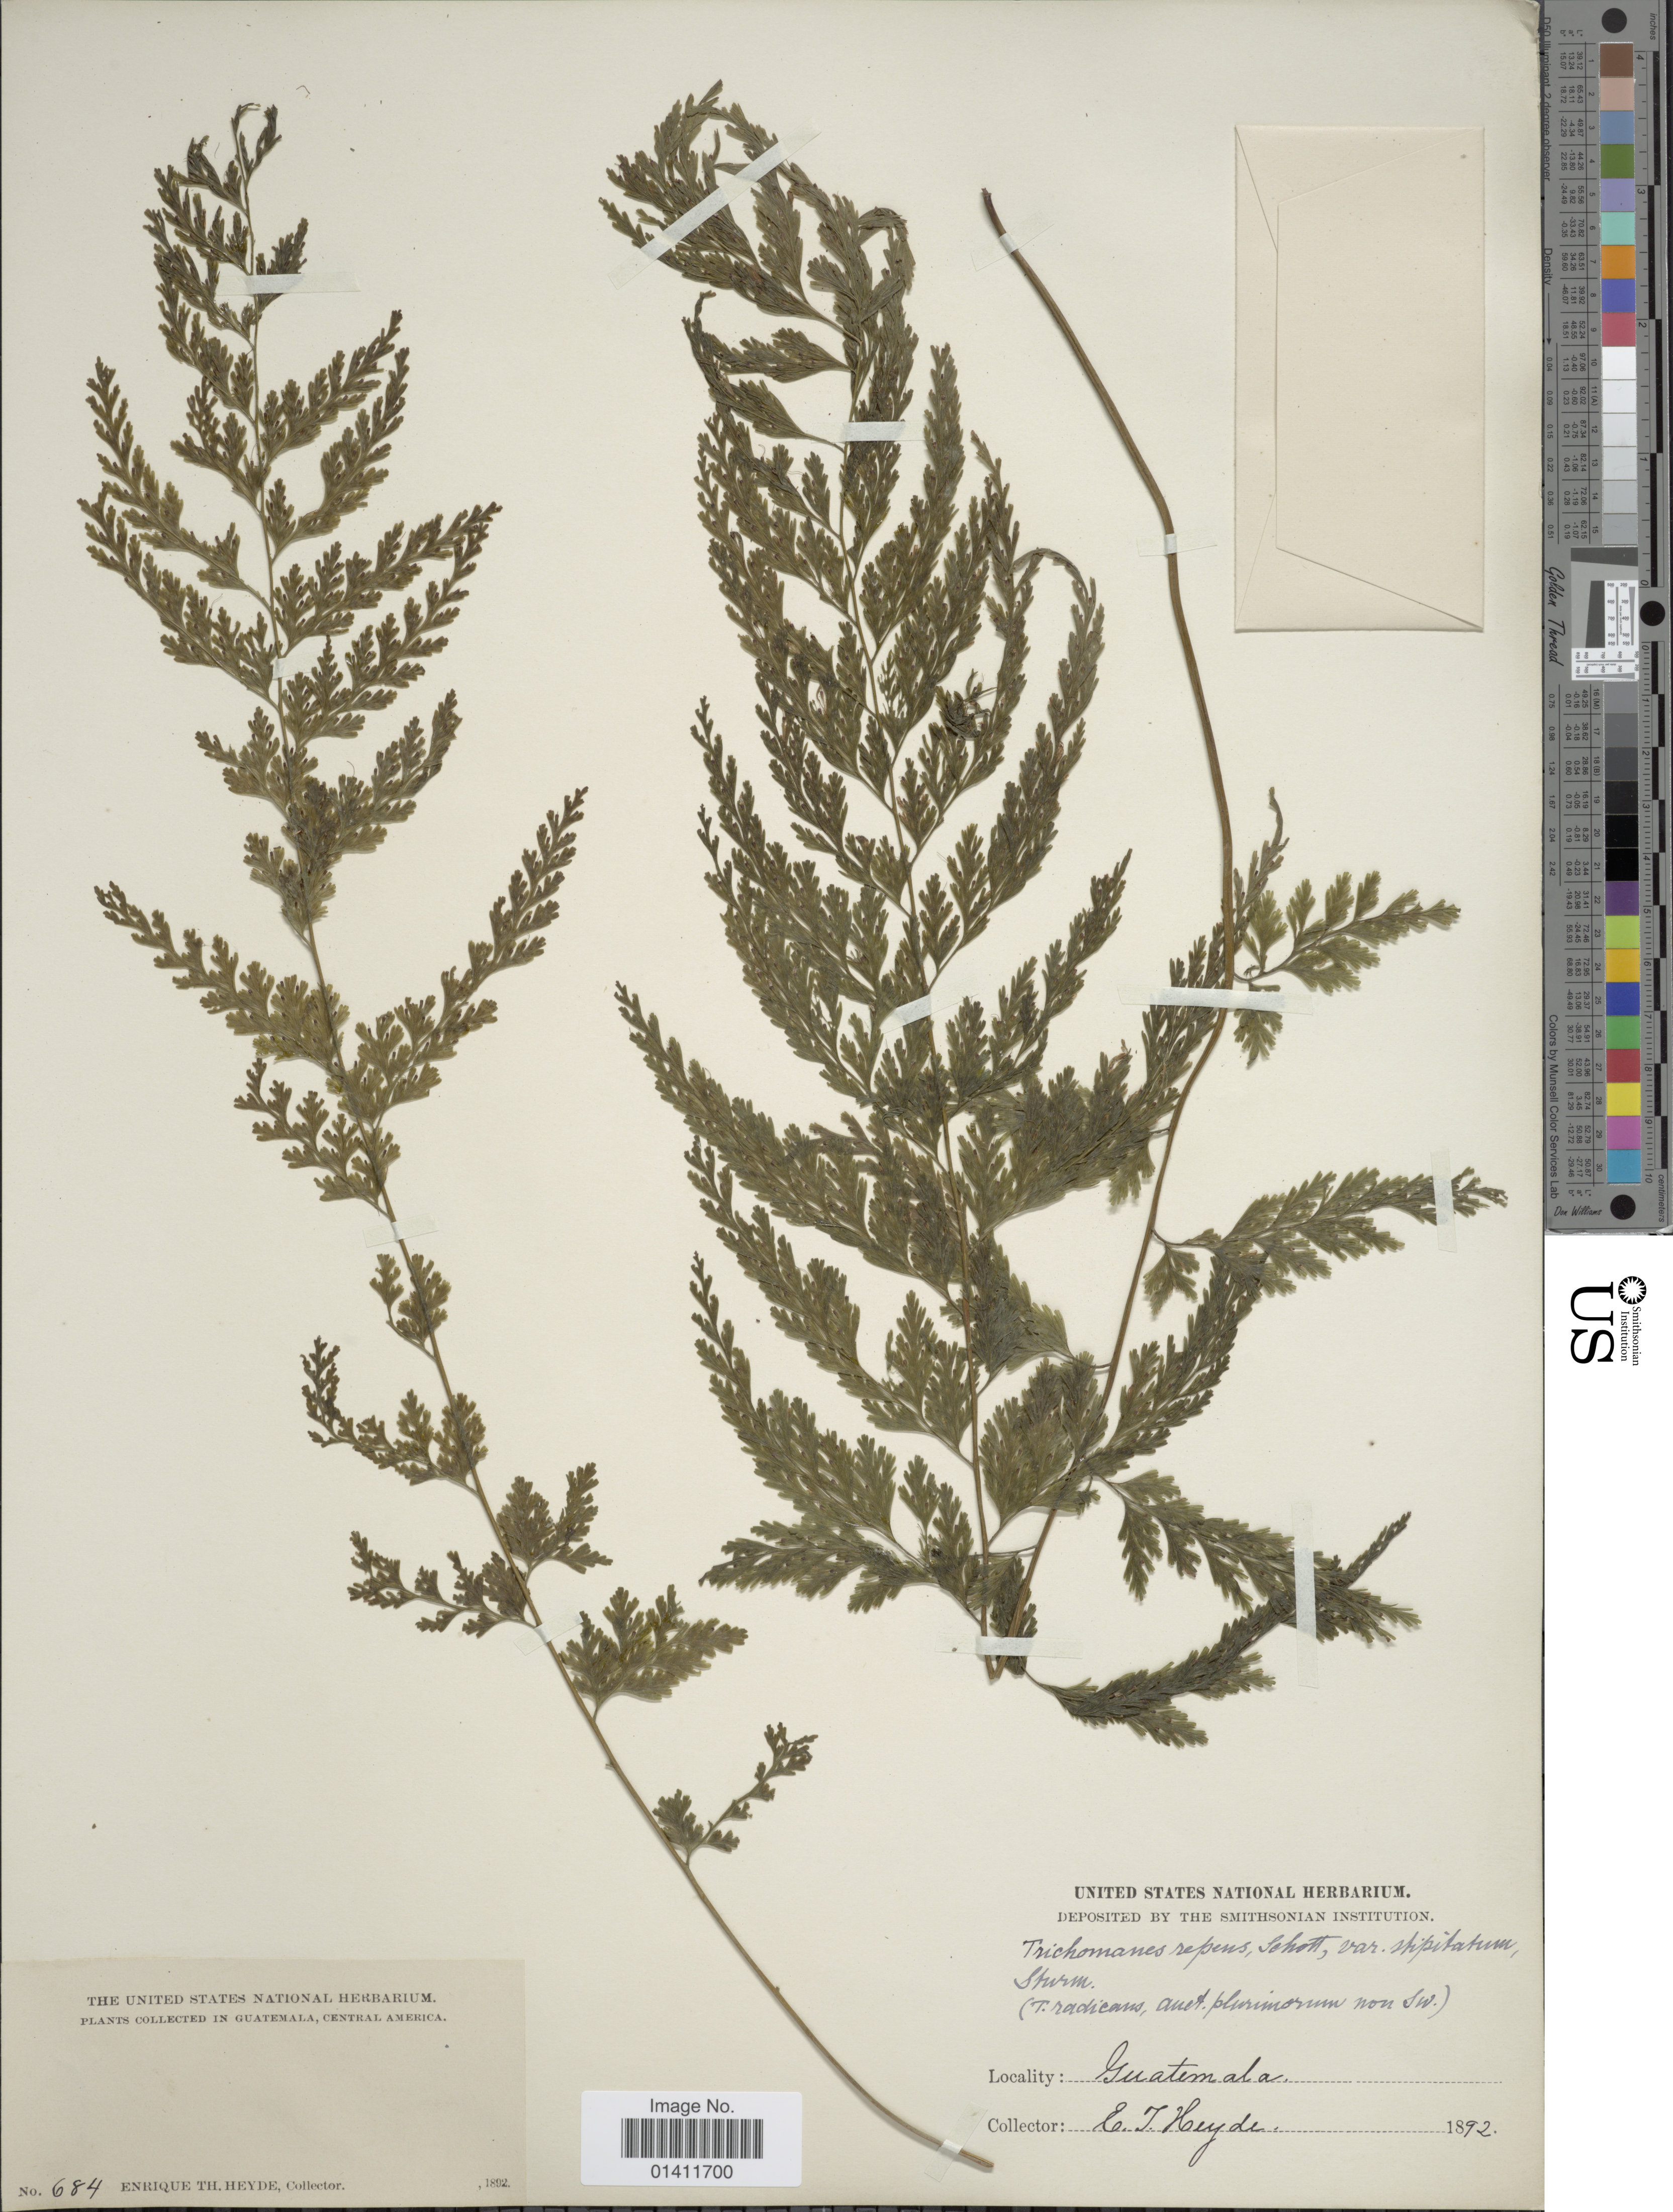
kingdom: Plantae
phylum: Tracheophyta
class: Polypodiopsida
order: Hymenophyllales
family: Hymenophyllaceae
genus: Vandenboschia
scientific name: Vandenboschia radicans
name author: (Sw.) Copel.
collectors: E. T. Heyde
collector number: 684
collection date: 1892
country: Guatemala